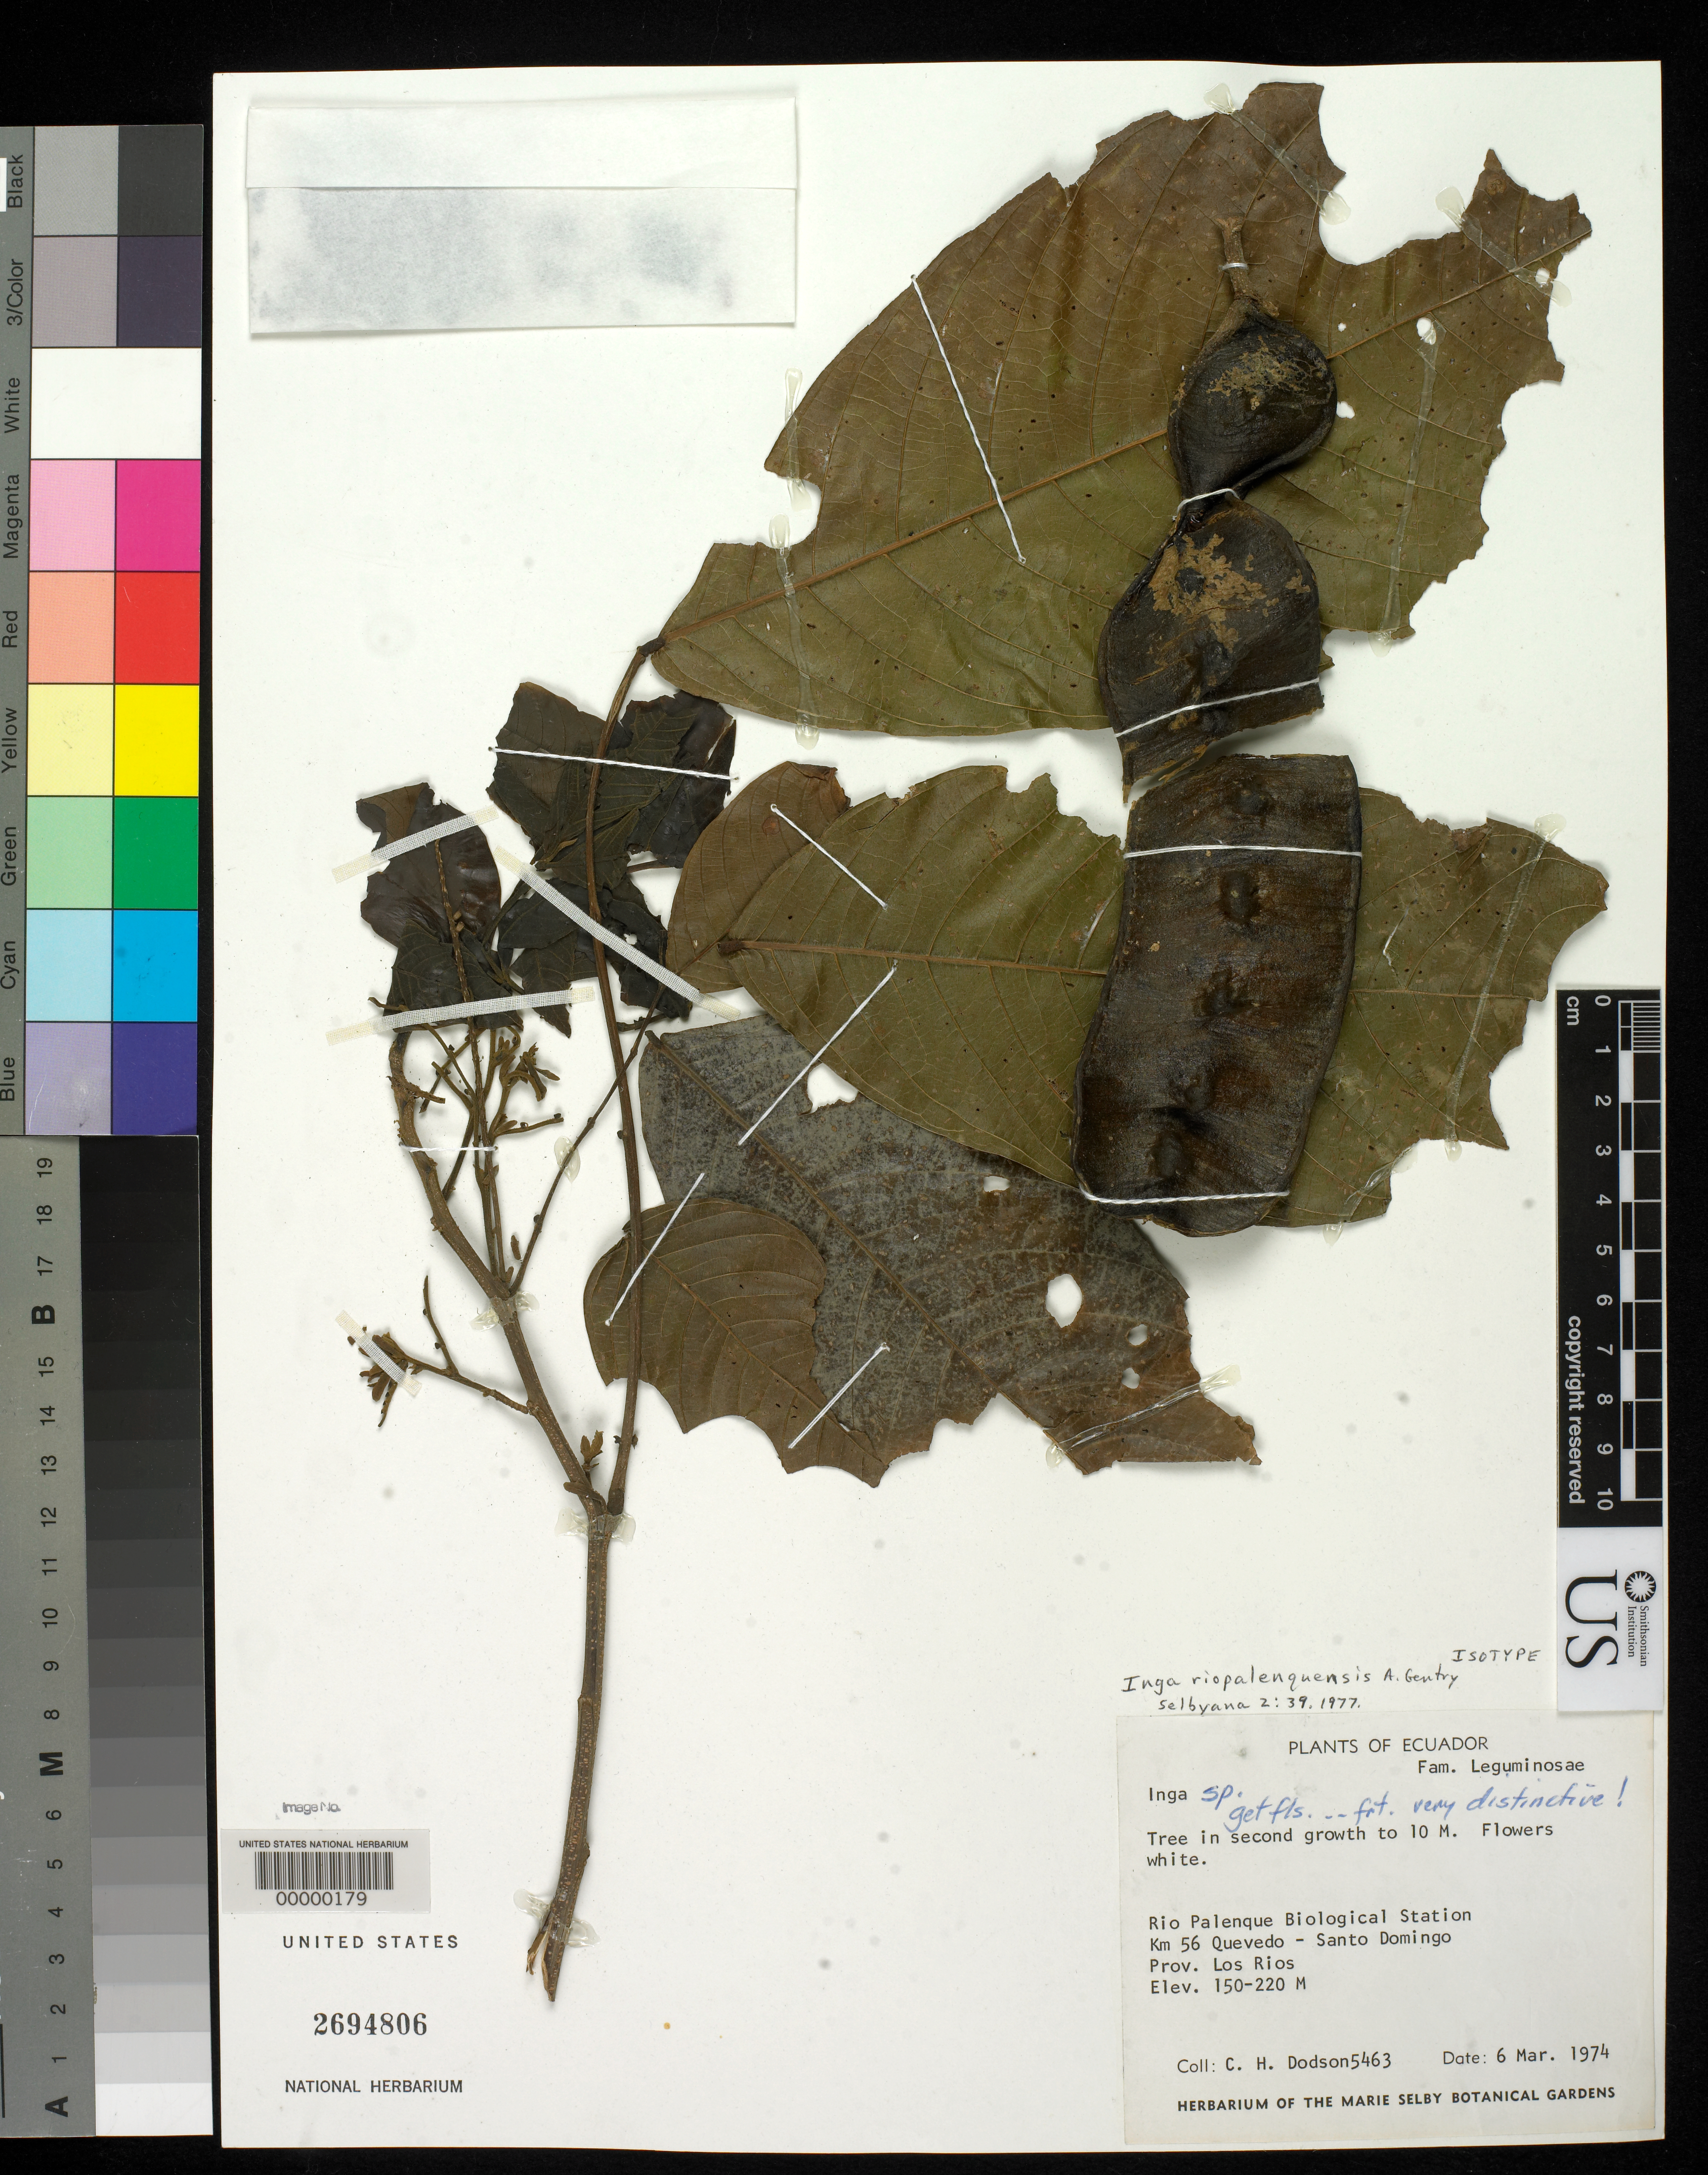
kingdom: Plantae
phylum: Tracheophyta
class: Magnoliopsida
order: Fabales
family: Fabaceae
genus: Inga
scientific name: Inga riopalenquensis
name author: A.H. Gentry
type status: Isotype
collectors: C. H. Dodson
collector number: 5463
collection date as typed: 06 Mar 1974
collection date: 1974-03-06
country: Ecuador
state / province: Los Ríos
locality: Rio Palenque Biological Station, Quevedo, Santo Domingo.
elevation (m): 150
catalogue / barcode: US 2694806